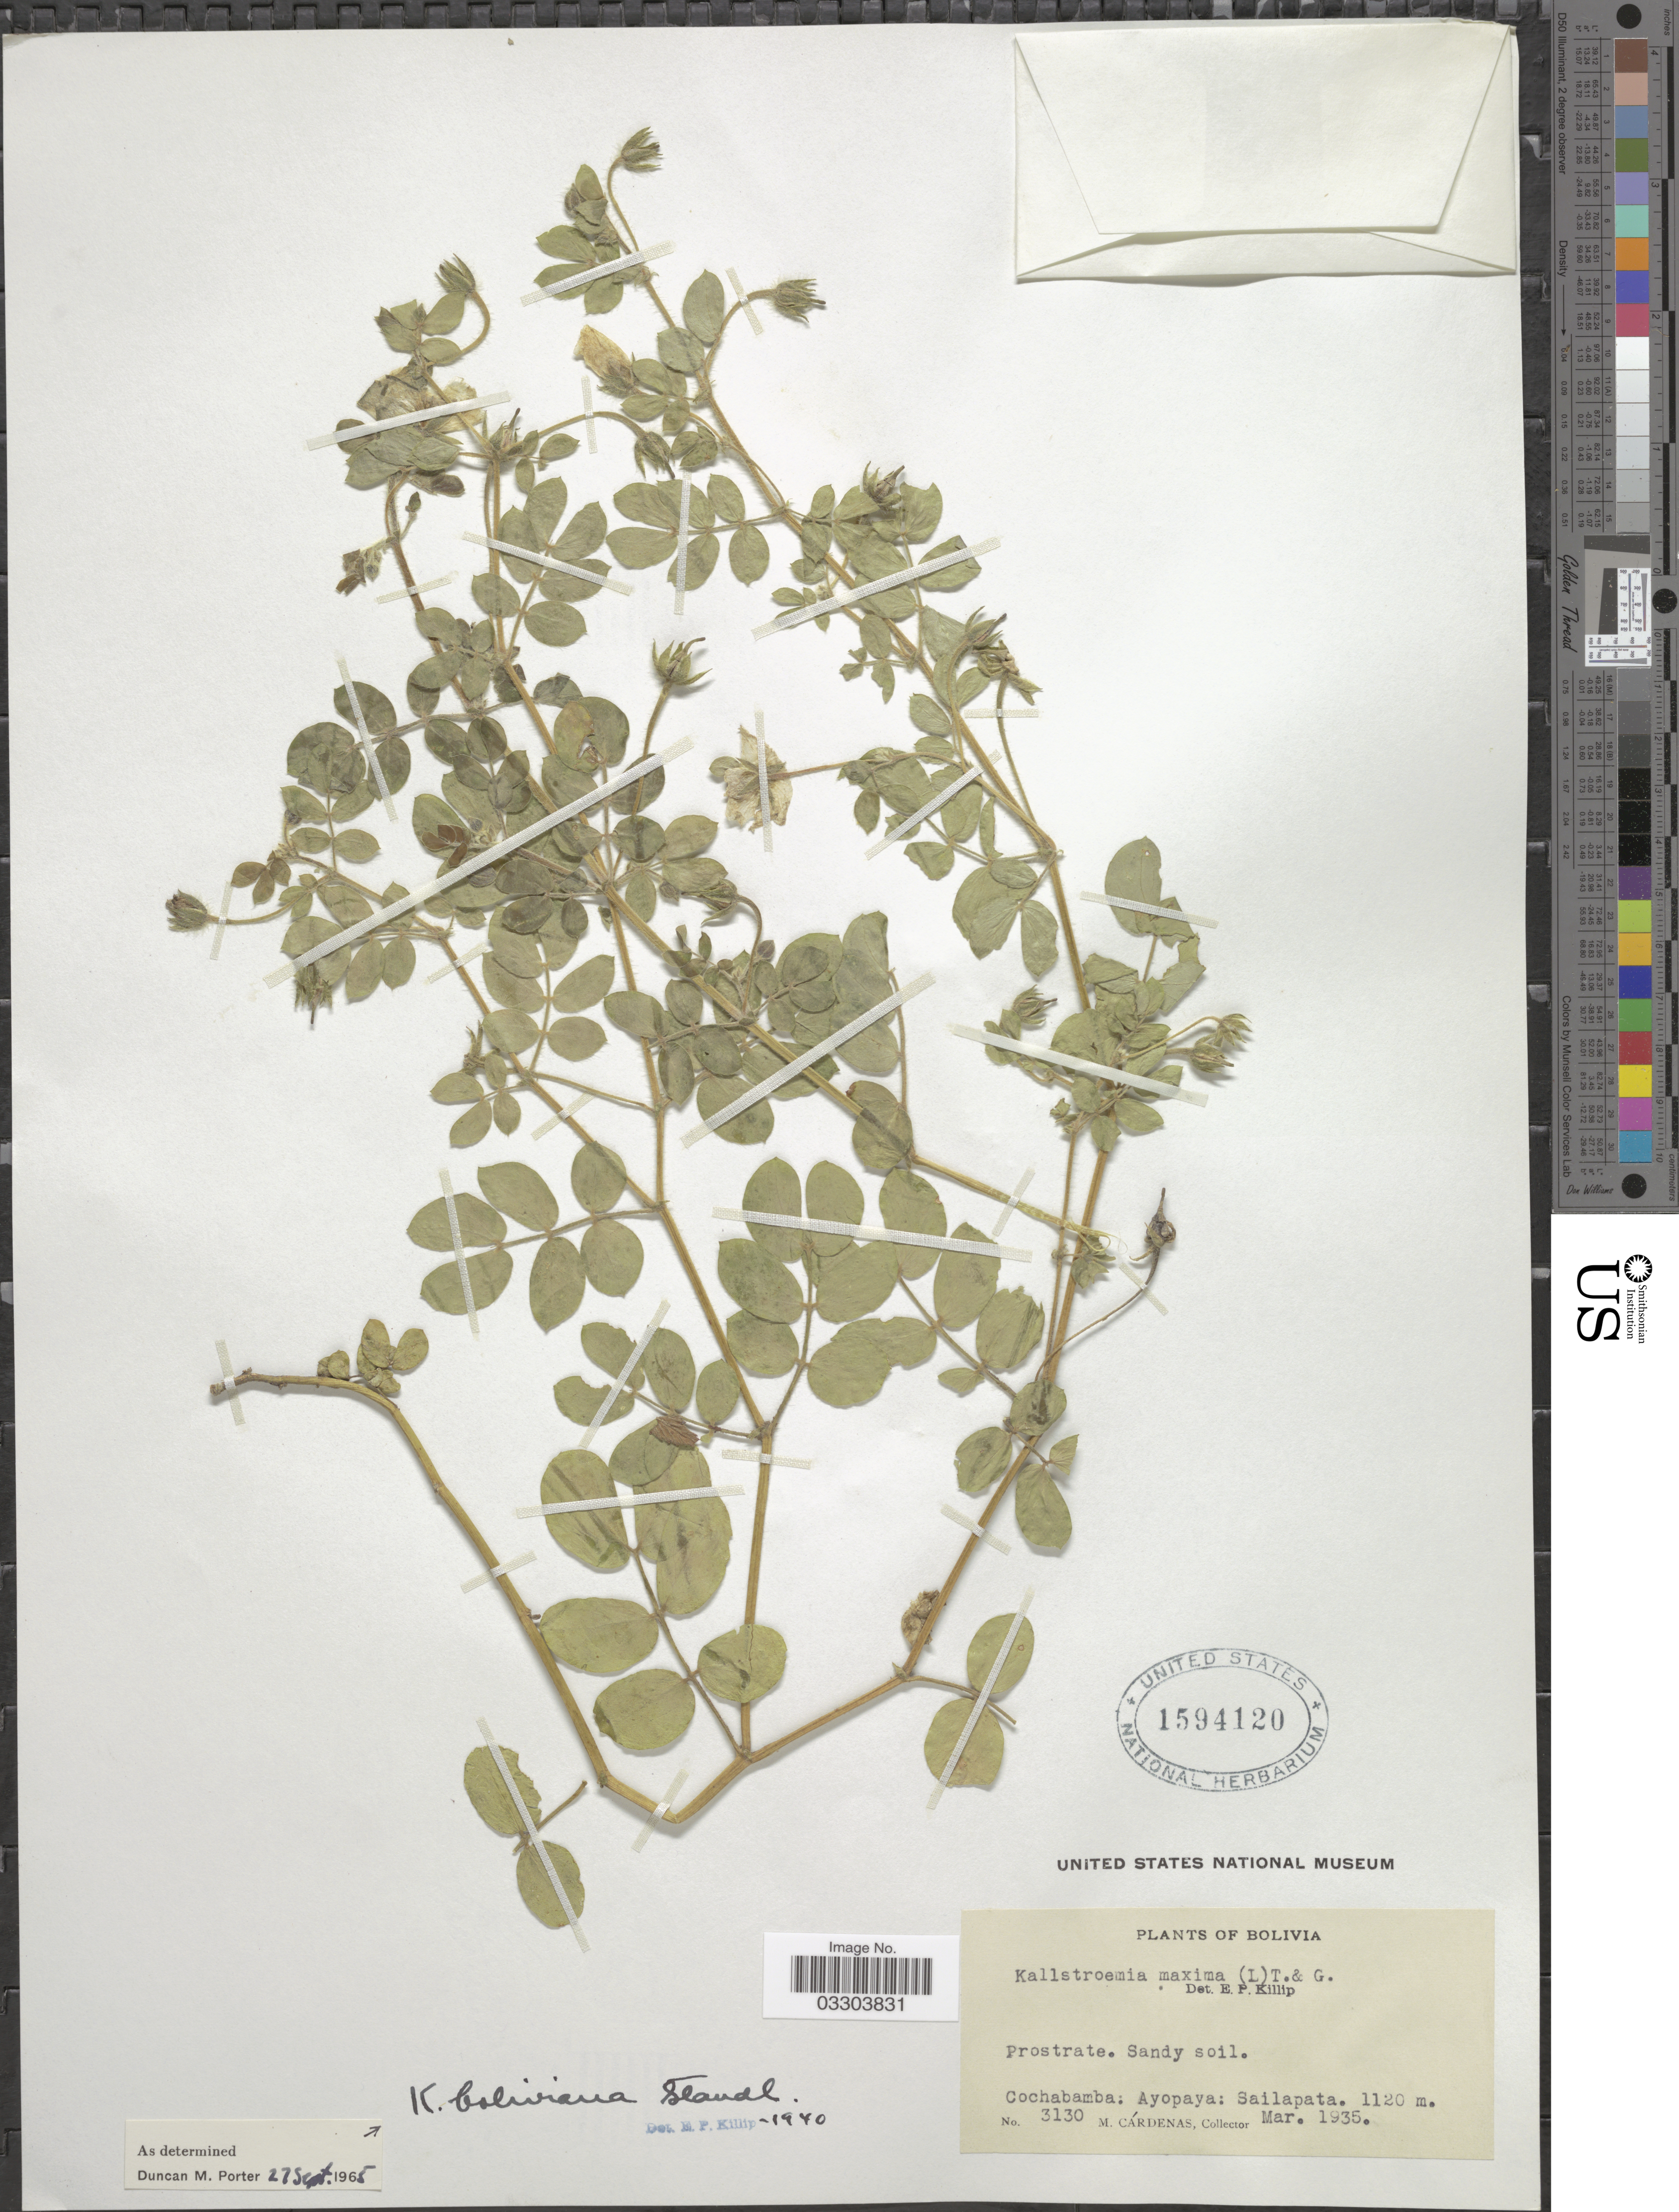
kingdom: Plantae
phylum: Tracheophyta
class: Magnoliopsida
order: Zygophyllales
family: Zygophyllaceae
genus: Kallstroemia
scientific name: Kallstroemia boliviana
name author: Standl.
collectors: M. Cárdenas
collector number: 3130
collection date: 1935-03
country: Bolivia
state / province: Cochabamba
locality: Ayopaya: Sailapata.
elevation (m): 1120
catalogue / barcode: US 1594120